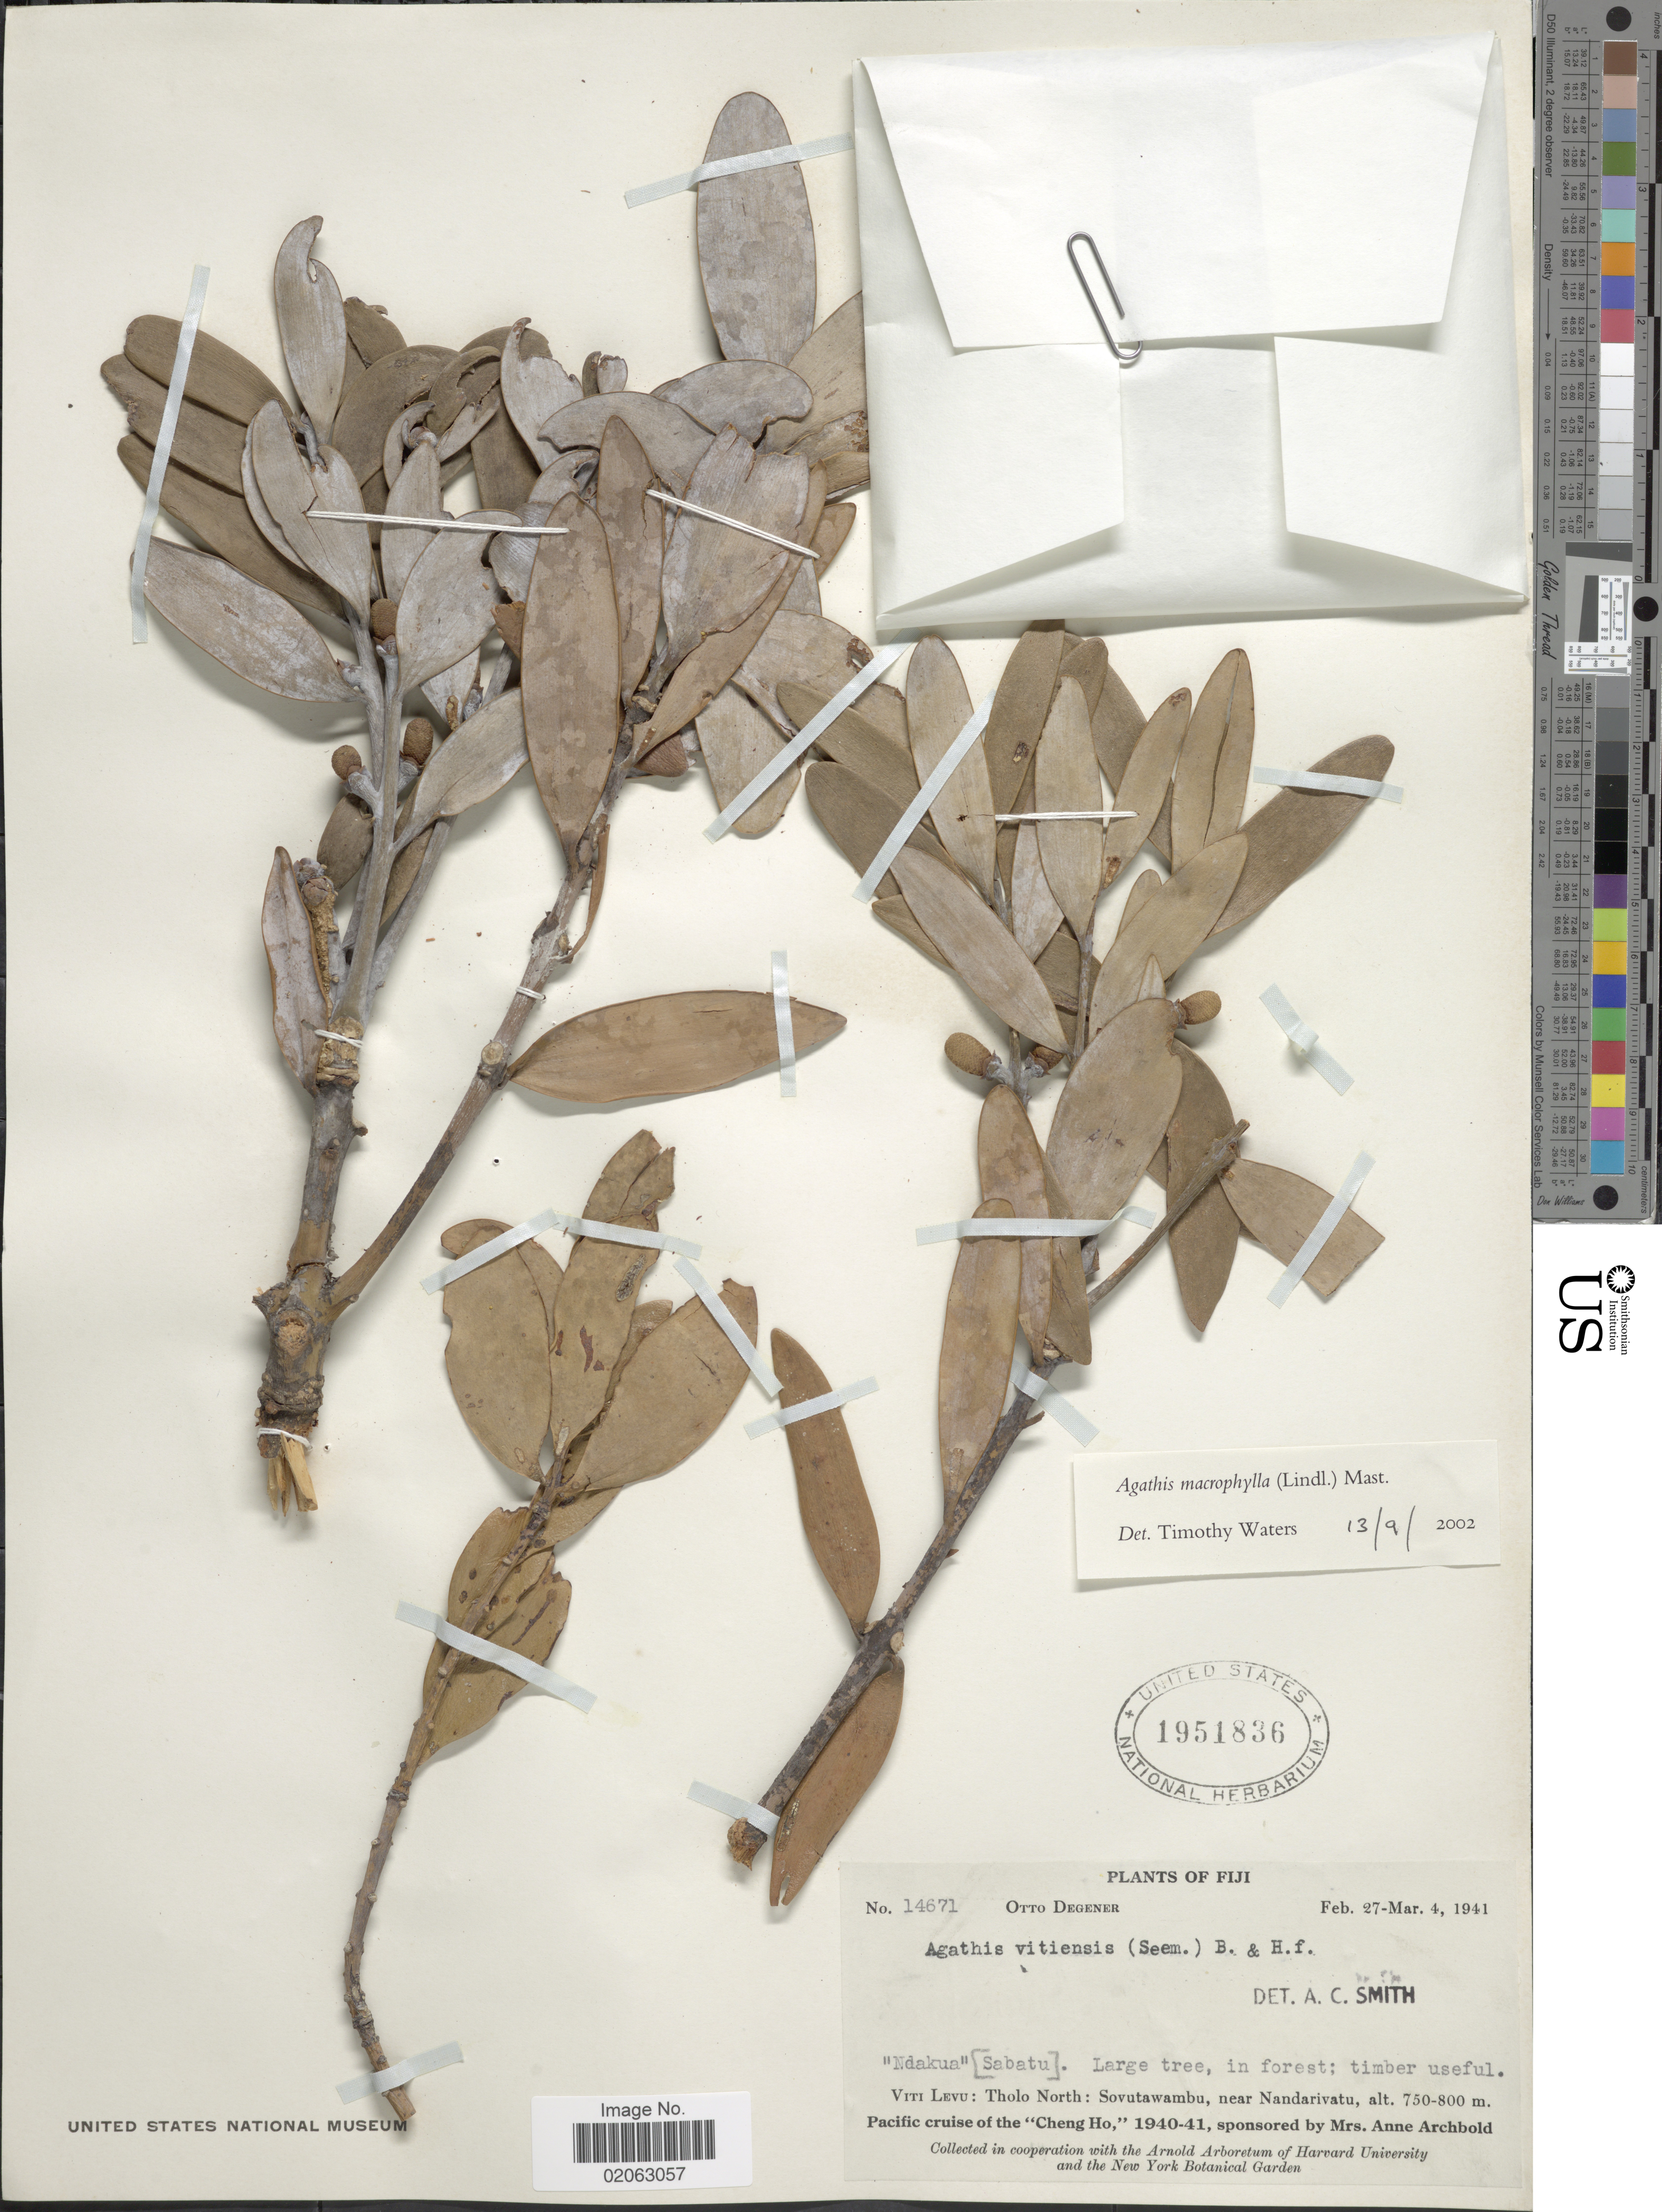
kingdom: Plantae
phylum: Tracheophyta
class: Pinopsida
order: Pinales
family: Araucariaceae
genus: Agathis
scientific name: Agathis macrophylla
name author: (Lindl.) Mast.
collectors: O. Degener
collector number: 14671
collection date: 1941-02-27/1941-03-04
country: Fiji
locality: Ndakua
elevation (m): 750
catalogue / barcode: US 1951836